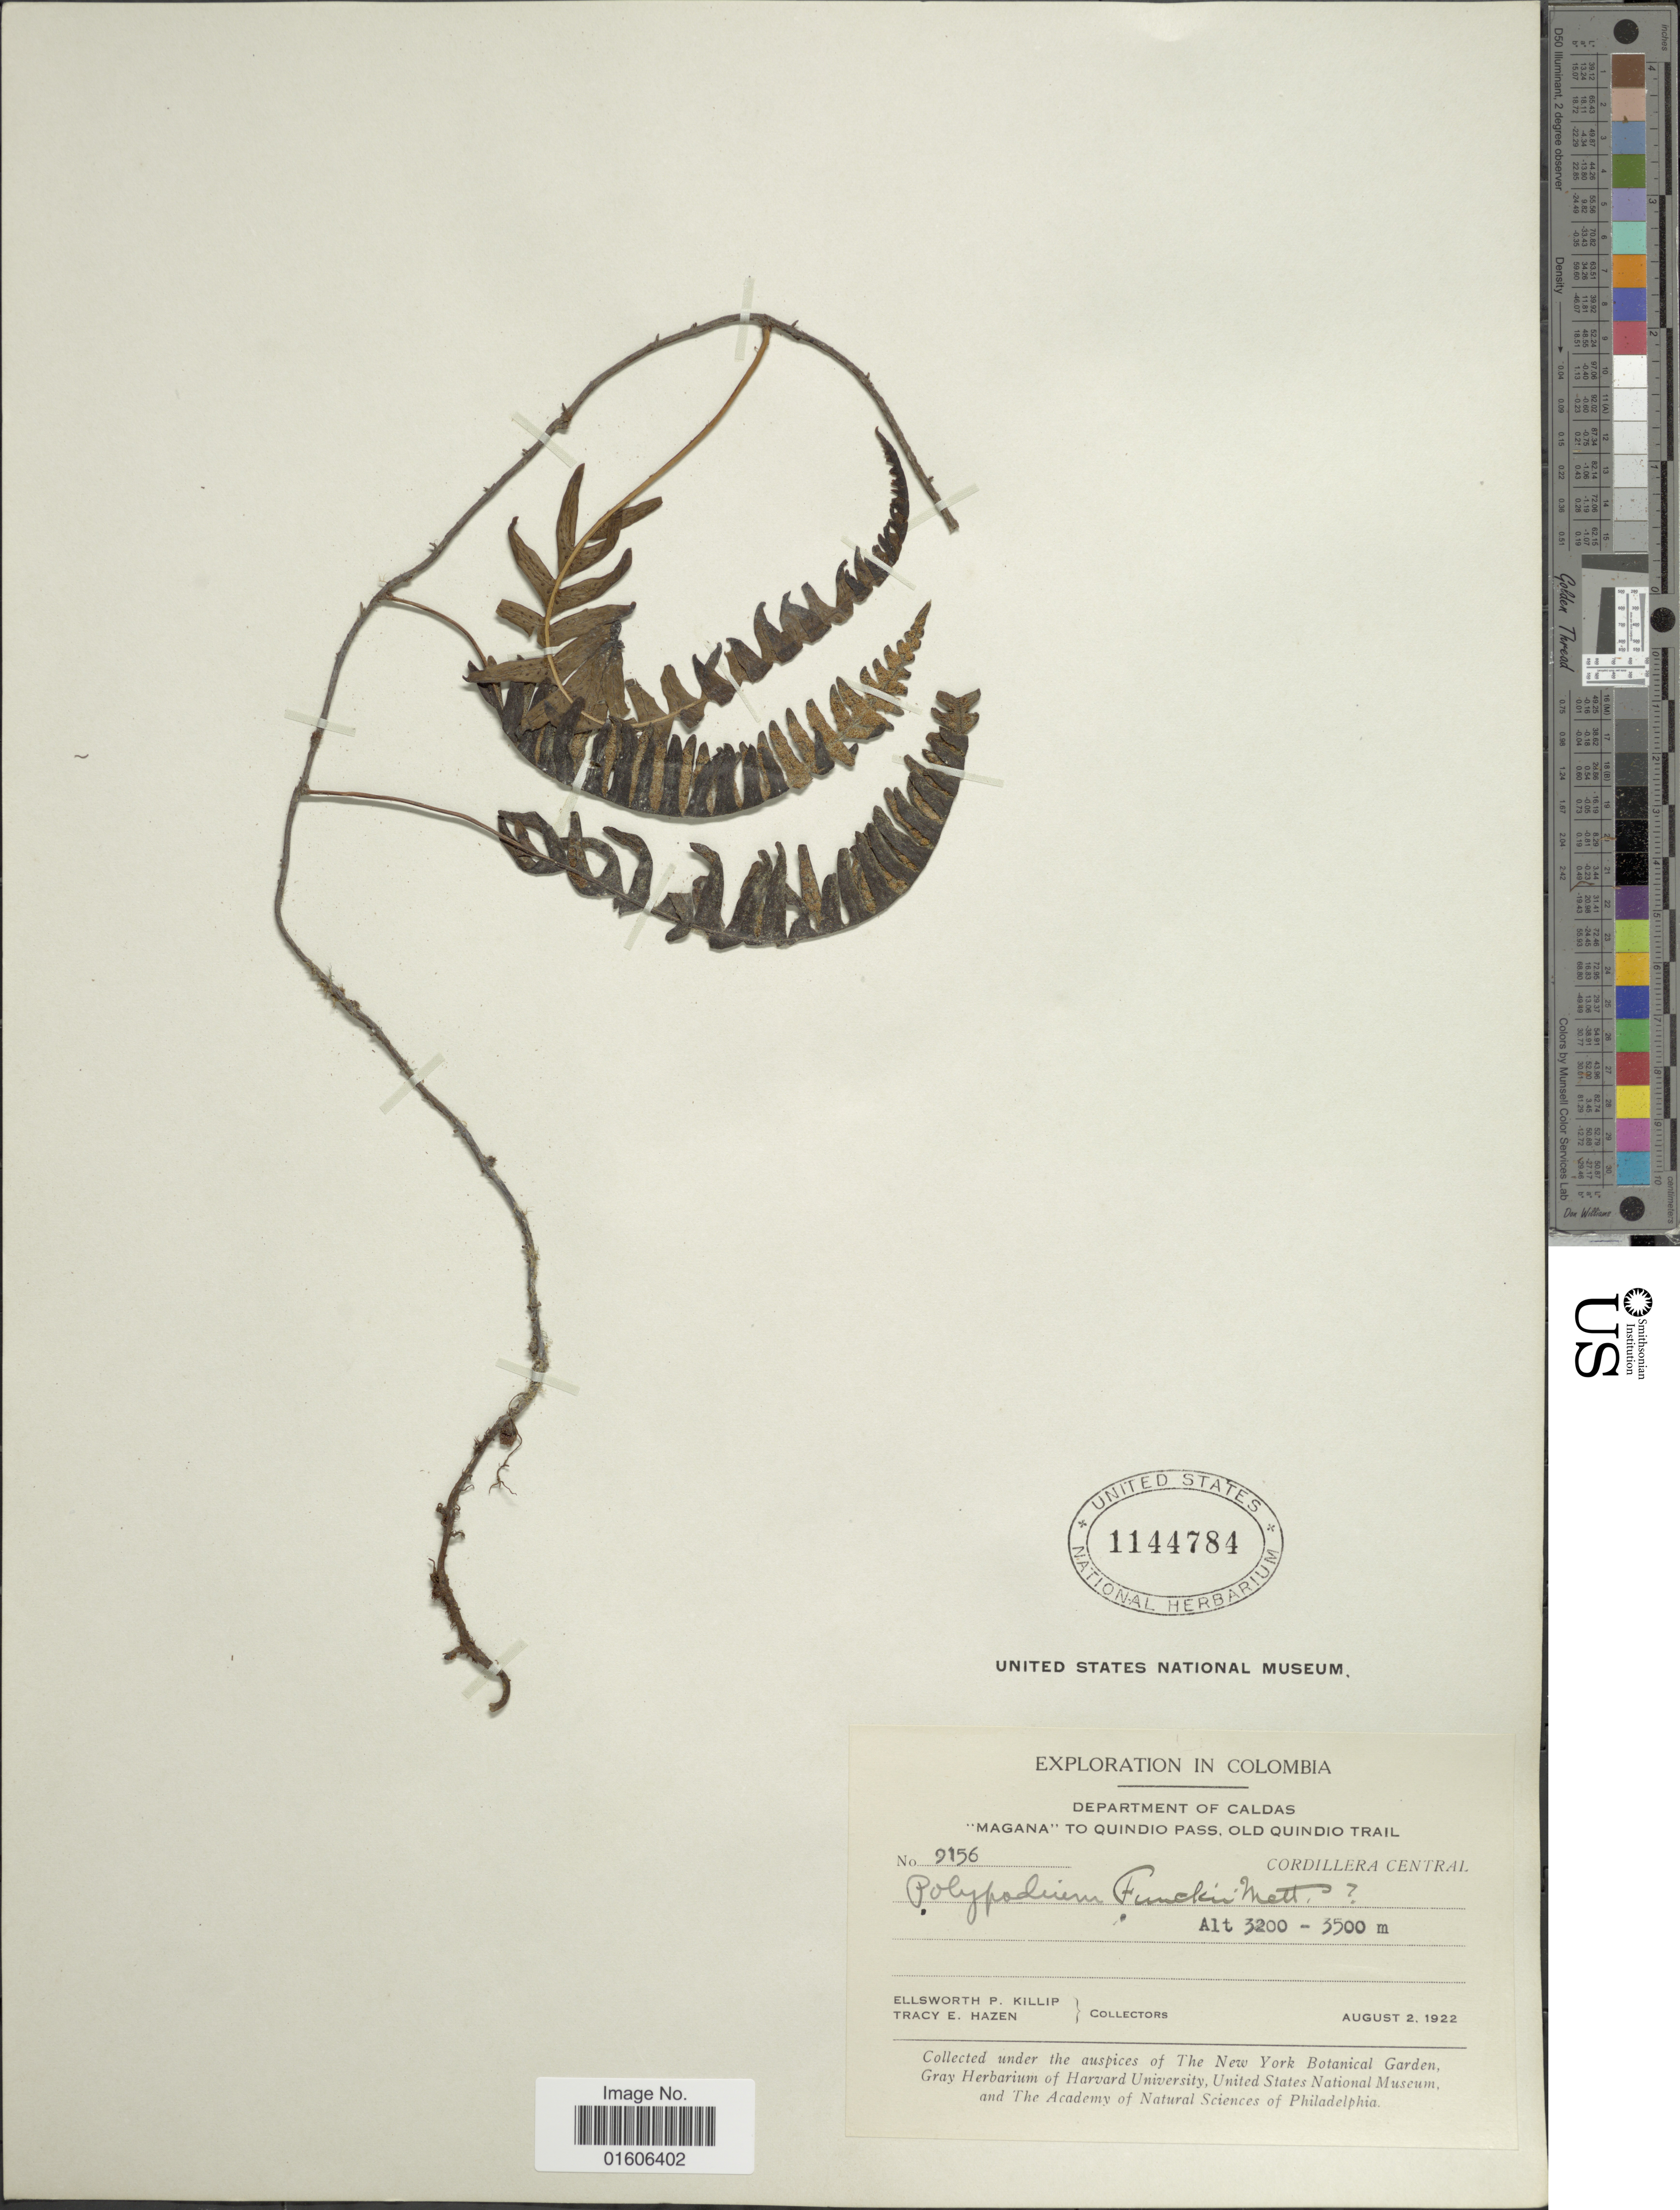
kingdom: Plantae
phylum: Tracheophyta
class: Polypodiopsida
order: Polypodiales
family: Polypodiaceae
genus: Serpocaulon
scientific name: Serpocaulon funckii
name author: (Mett.) A.R. Sm.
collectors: E. P. Killip & T. E. Hazen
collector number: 2156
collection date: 1922-08-02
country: Colombia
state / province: Caldas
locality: Department of Caldas. "Magana" to Quindio Pass, Old Quindio Trail. Cordillera Central.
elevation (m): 3200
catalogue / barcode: US 1144784